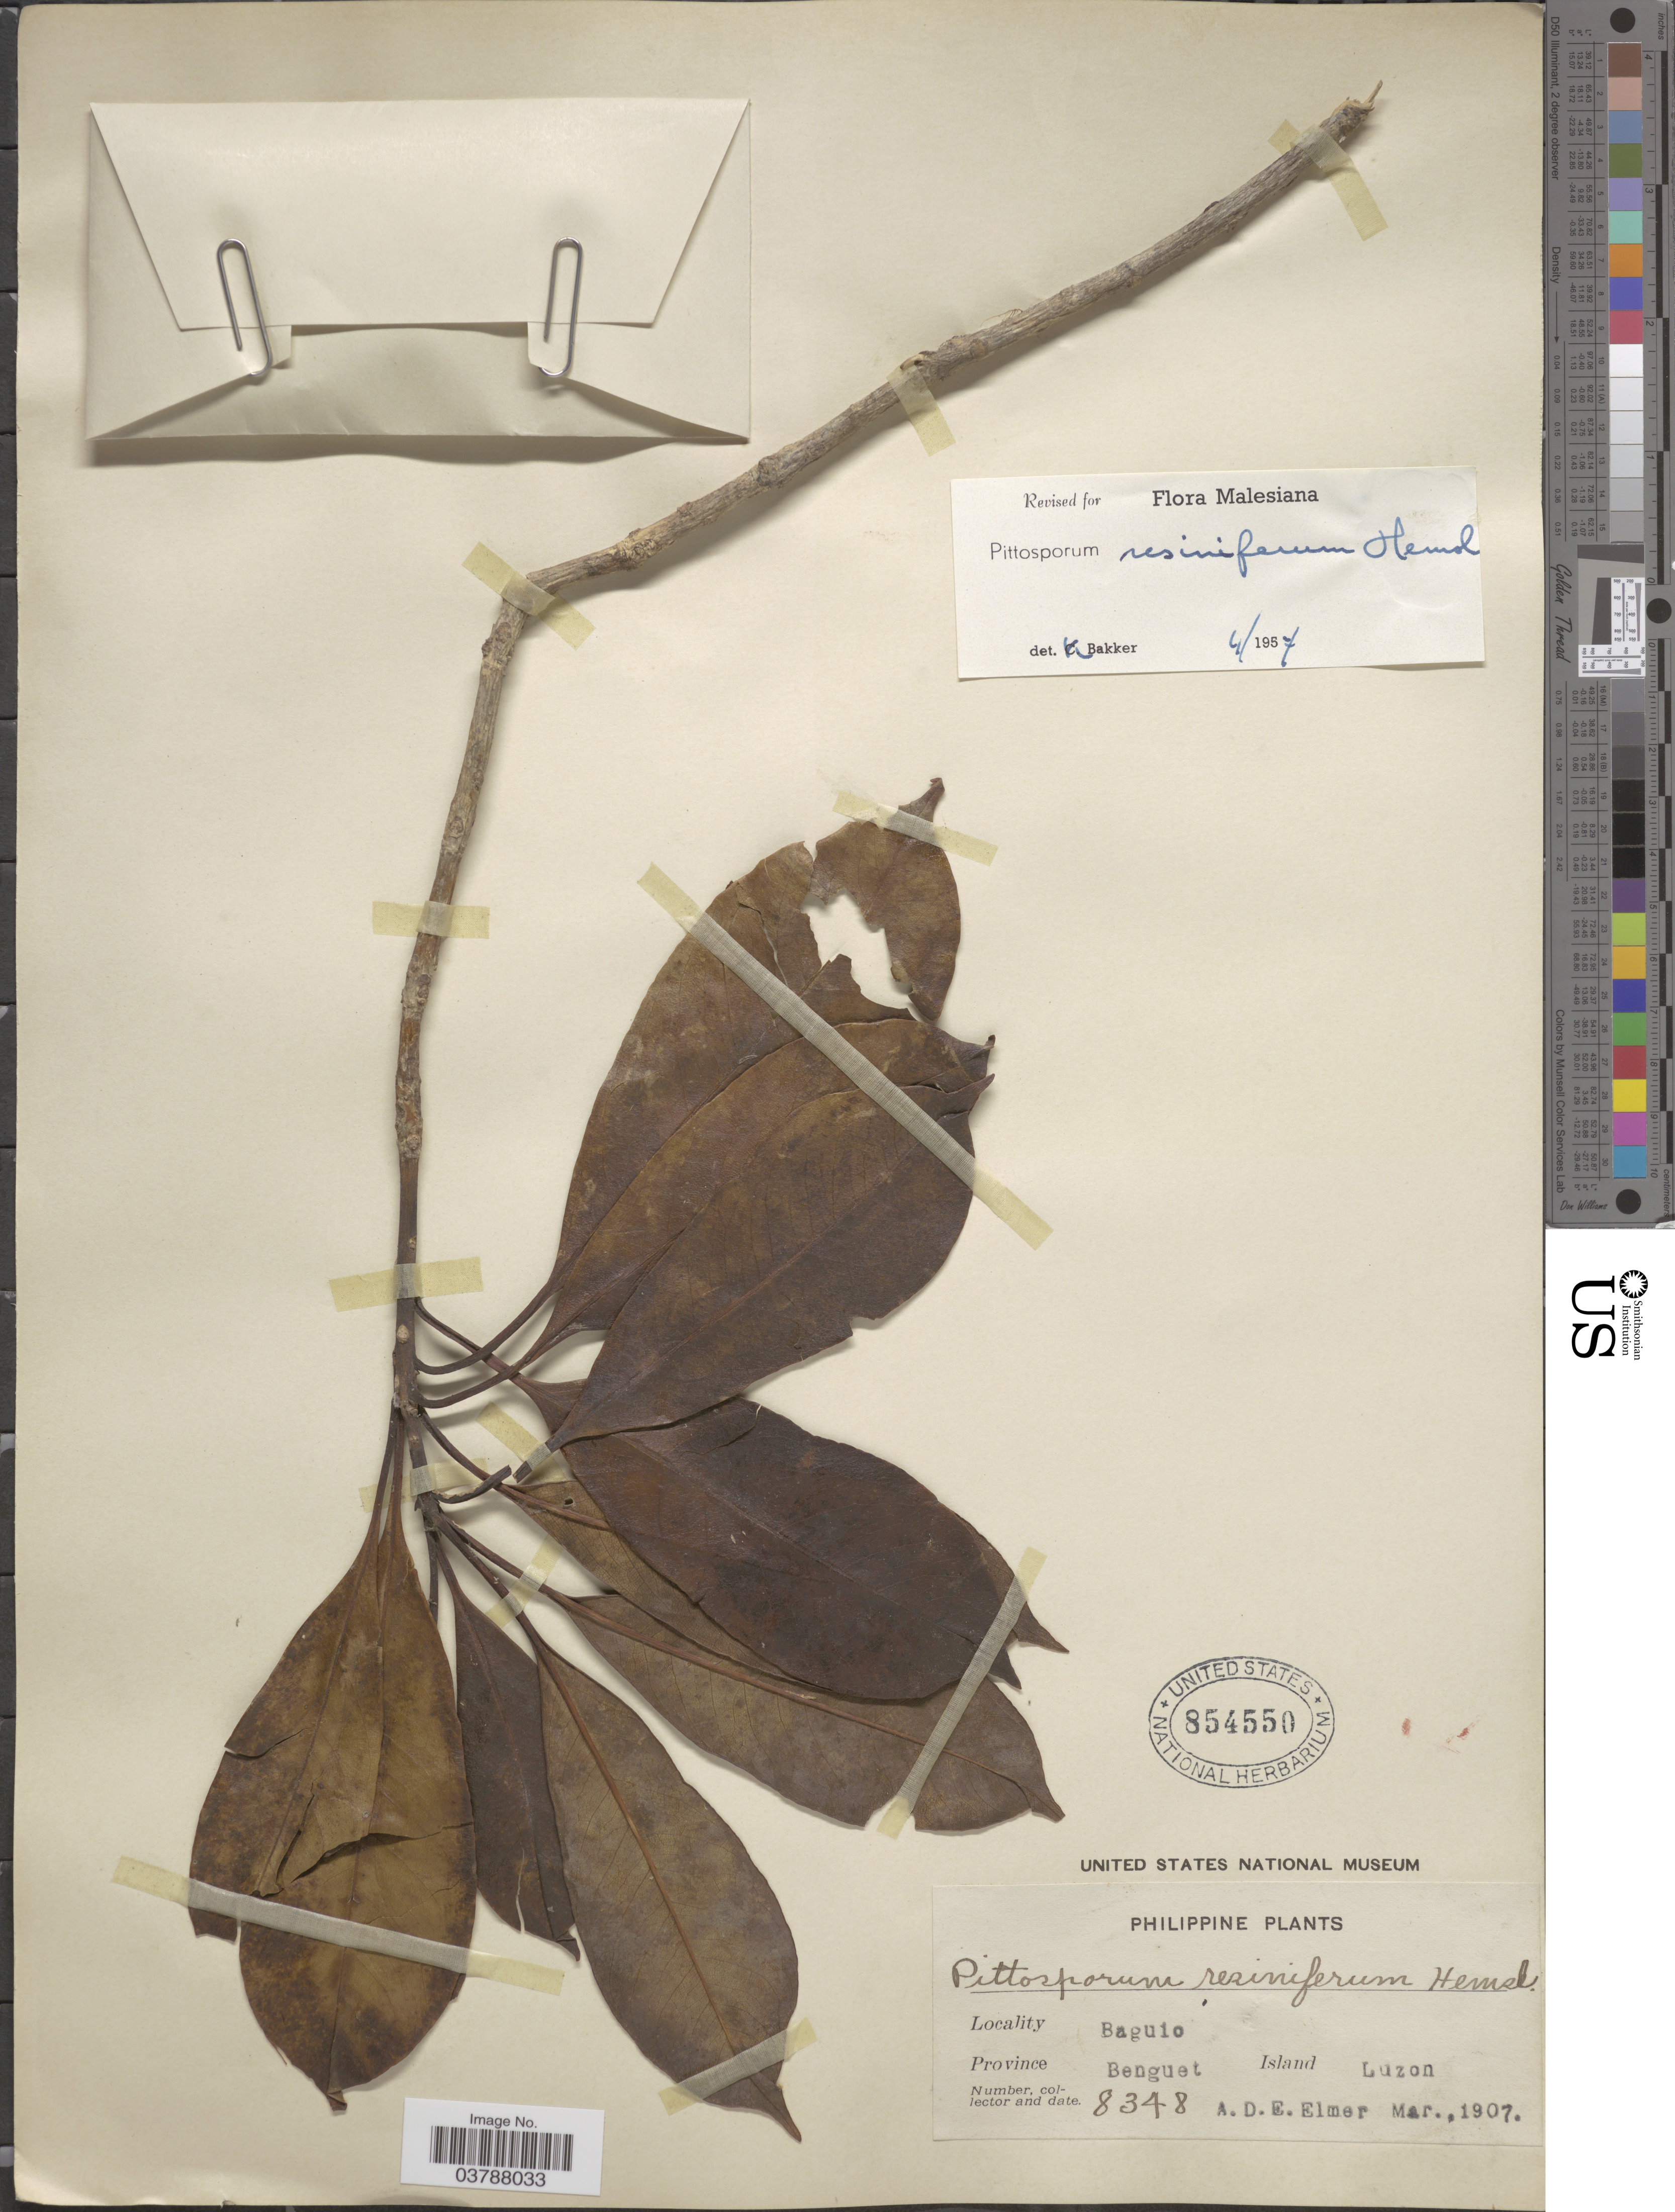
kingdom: Plantae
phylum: Tracheophyta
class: Magnoliopsida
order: Apiales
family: Pittosporaceae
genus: Pittosporum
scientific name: Pittosporum resiniferum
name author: Hemsl.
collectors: A. D. E. Elmer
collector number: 8348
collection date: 1907-03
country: Philippines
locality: Baguio, Province Benguet, Island Luzon.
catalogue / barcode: US 854550